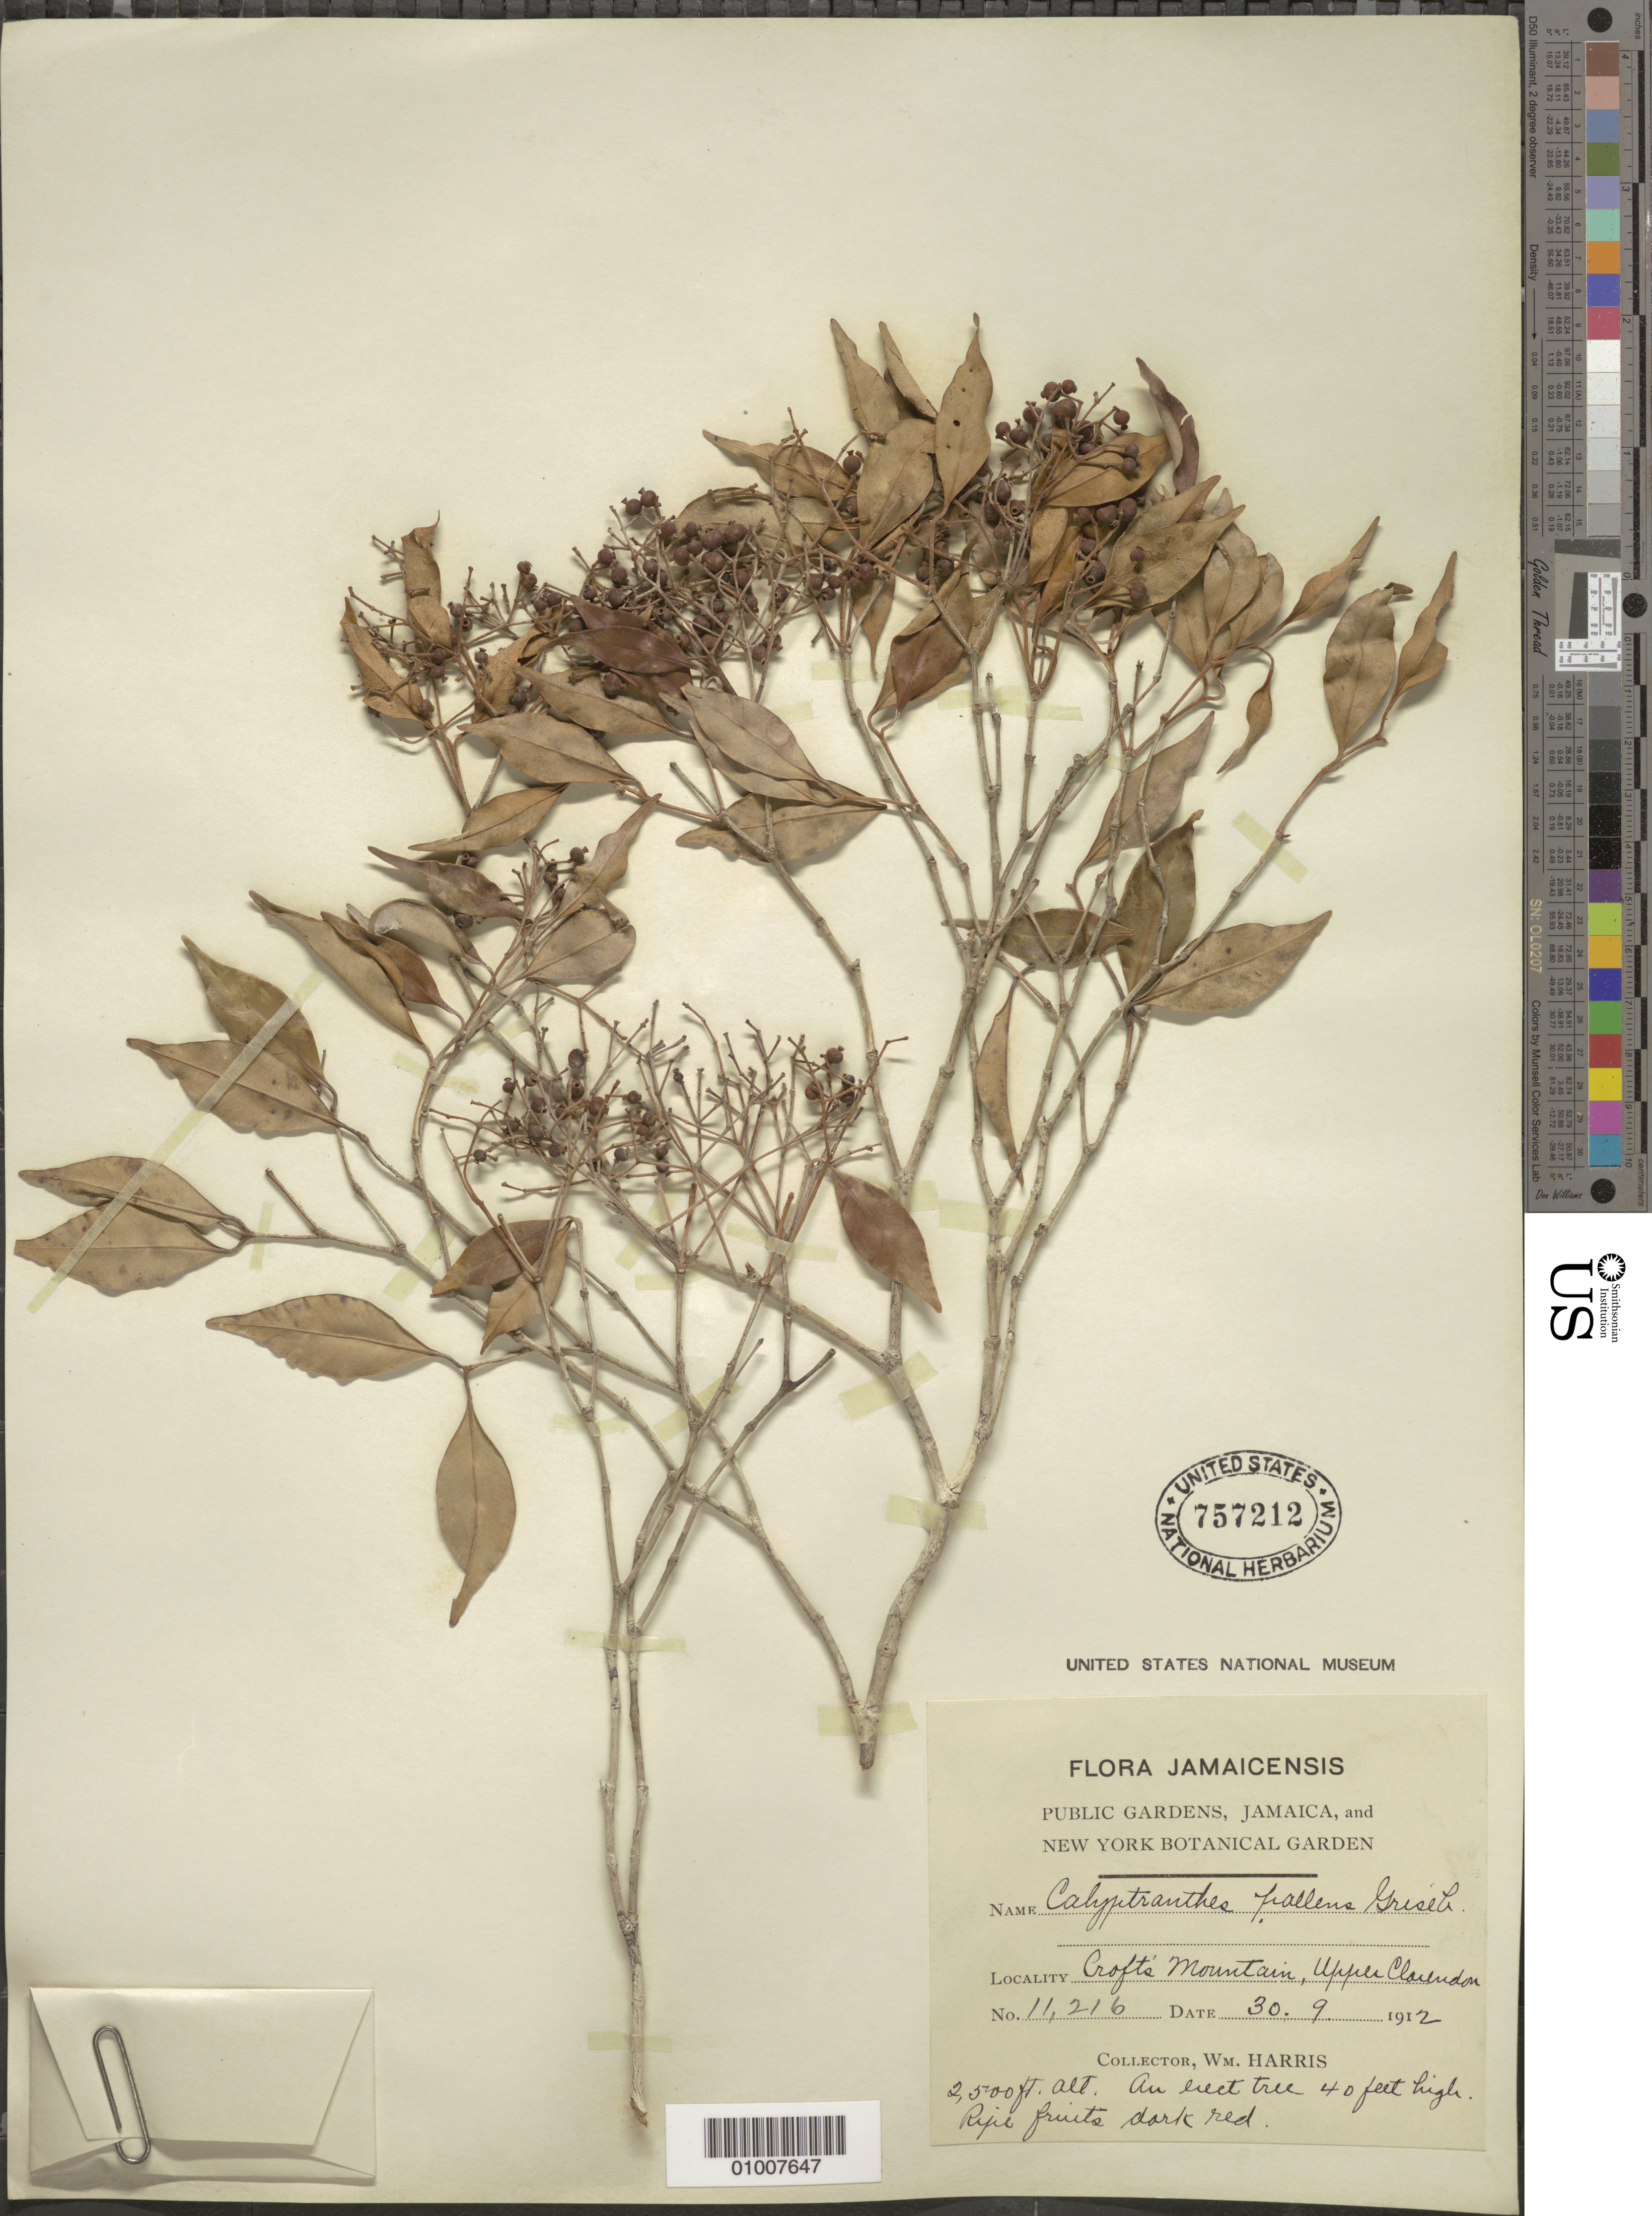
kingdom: Plantae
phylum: Tracheophyta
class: Magnoliopsida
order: Myrtales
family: Myrtaceae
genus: Myrcia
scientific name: Myrcia neopallens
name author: A.R. Lourenço & E. Lucas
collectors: W. H. Harris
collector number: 11216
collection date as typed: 30 Sep 1912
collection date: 1912-09-30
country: Jamaica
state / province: Clarendon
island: Jamaica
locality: Croft's Mountain, Upper Clarendon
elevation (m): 762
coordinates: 0 N, 0 E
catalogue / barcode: US 757212